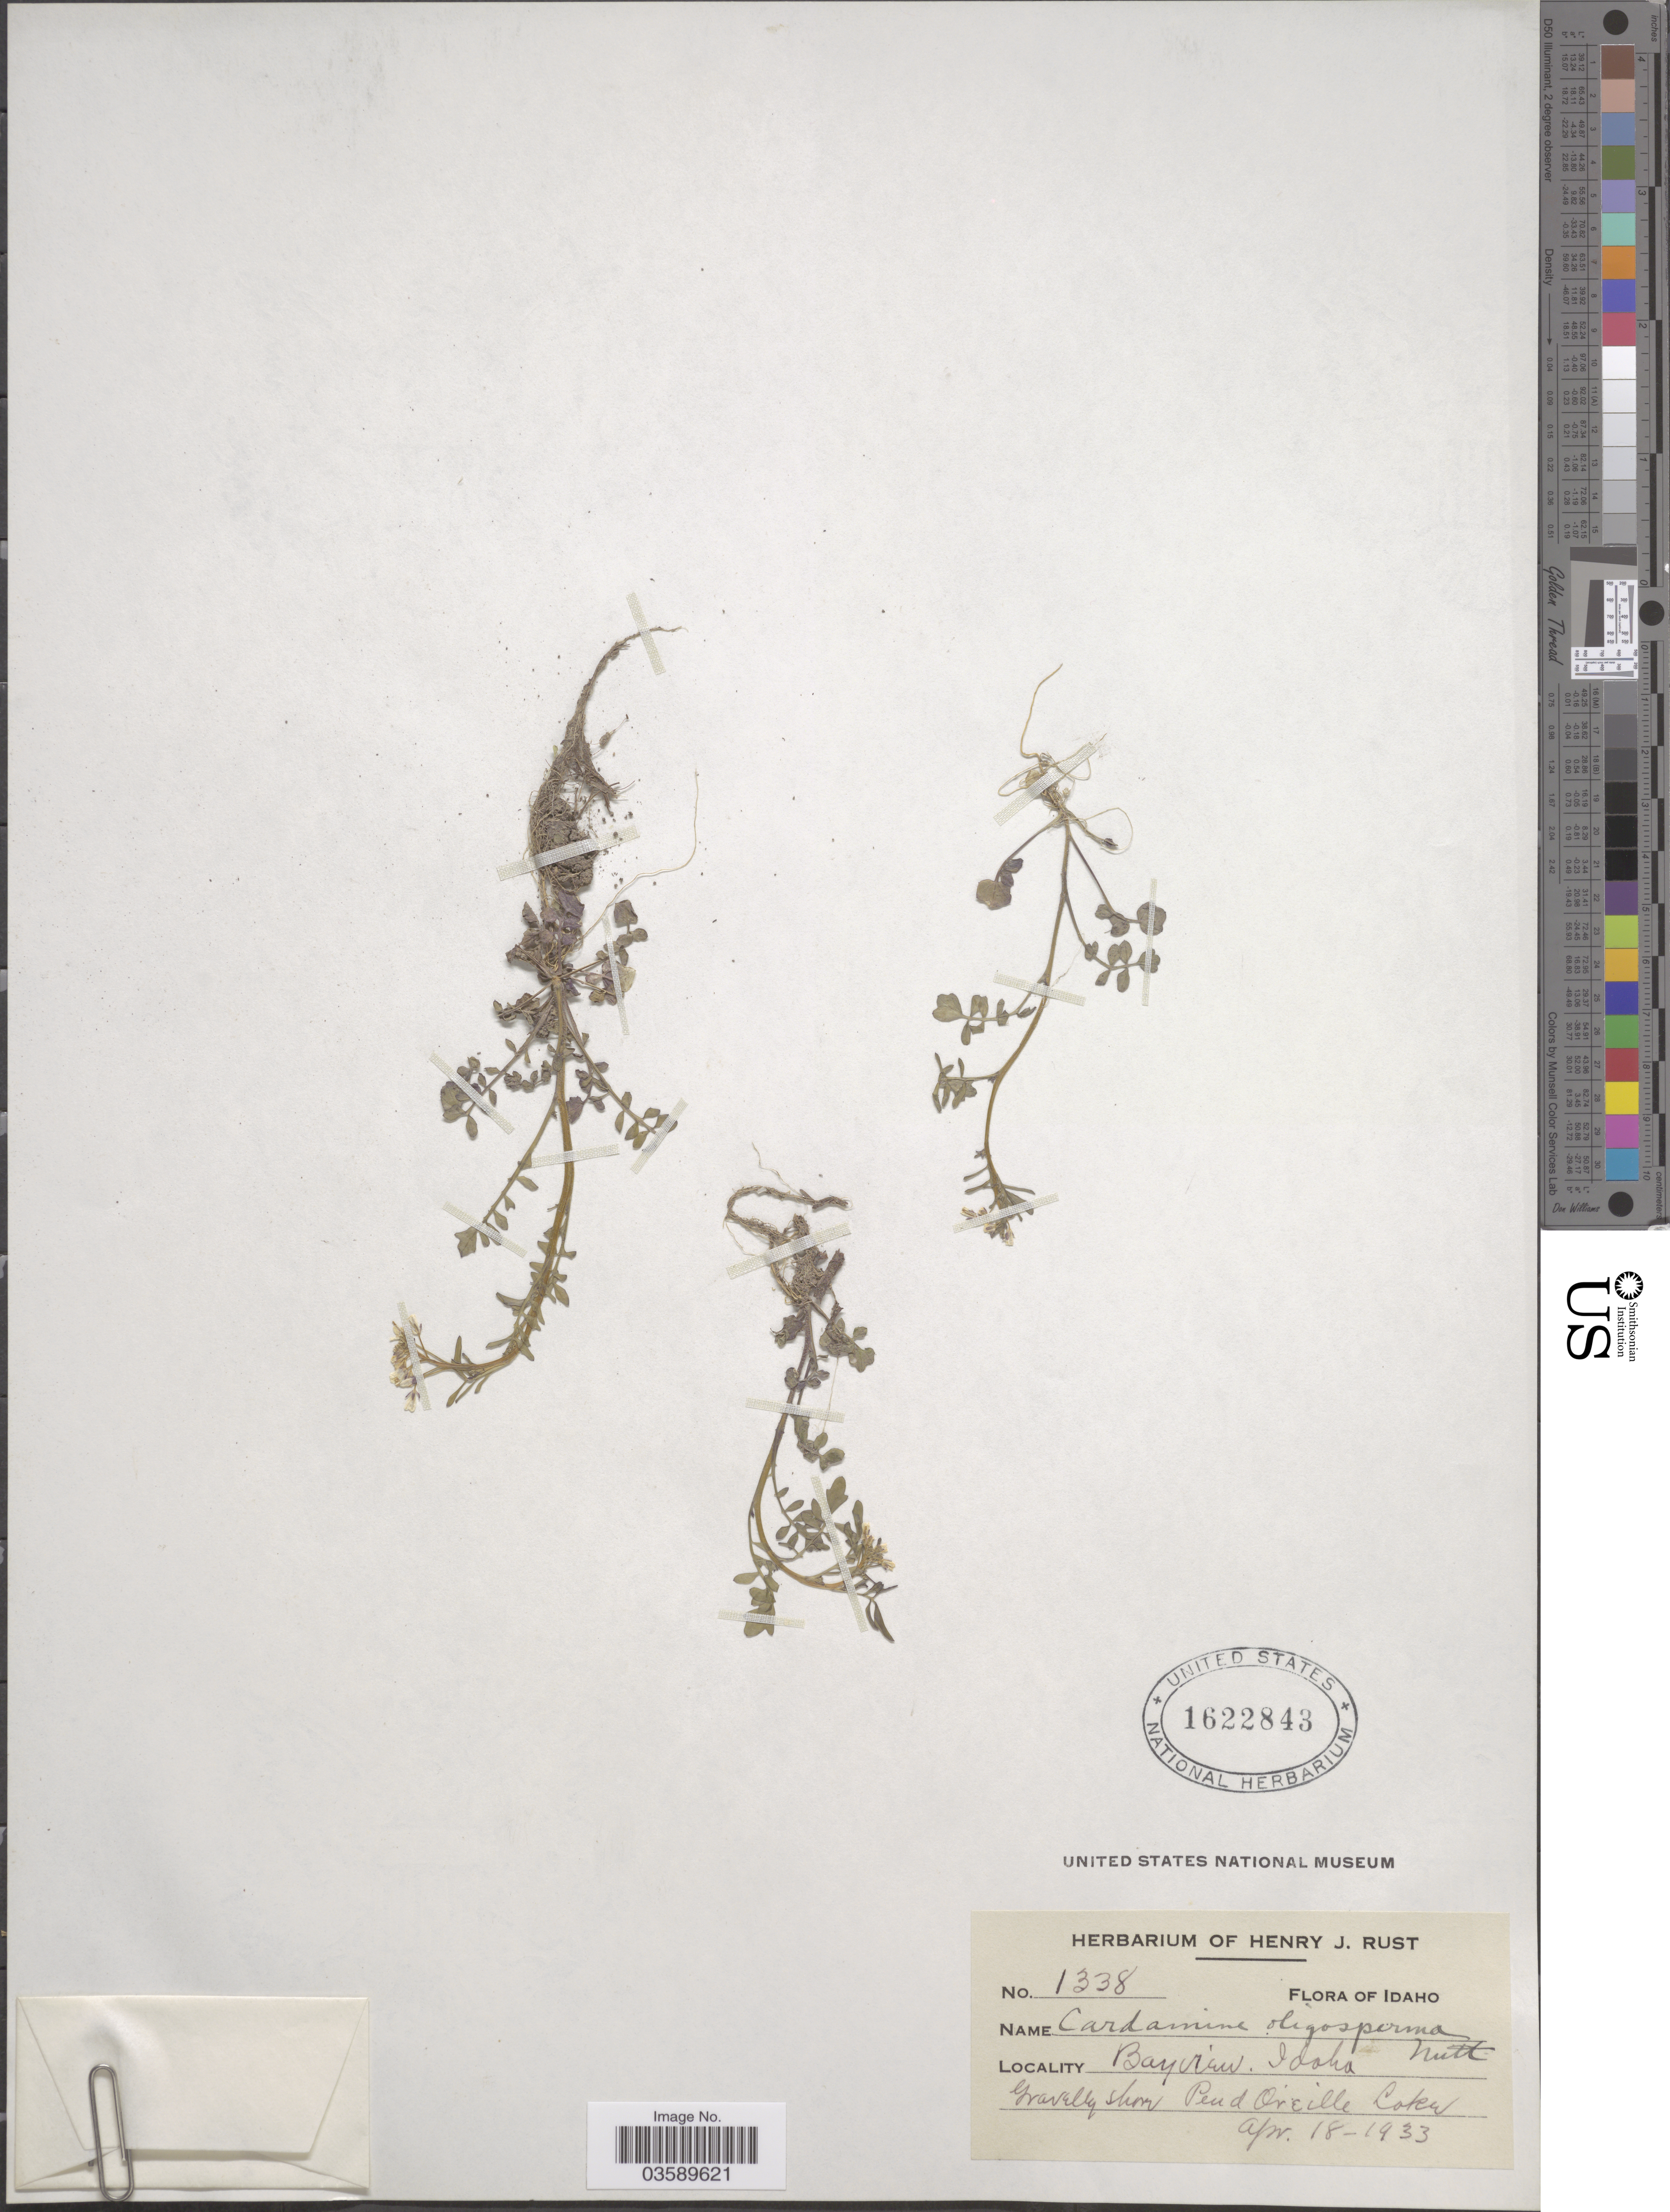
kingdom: Plantae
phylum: Tracheophyta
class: Magnoliopsida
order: Brassicales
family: Brassicaceae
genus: Cardamine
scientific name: Cardamine oligosperma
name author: Nutt.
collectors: ex herb. Henry J. Rust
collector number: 1338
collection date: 1933-04-18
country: United States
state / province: Idaho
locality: Bay view. Gravelly shore Pend Oreille Lake.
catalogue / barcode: US 1622843